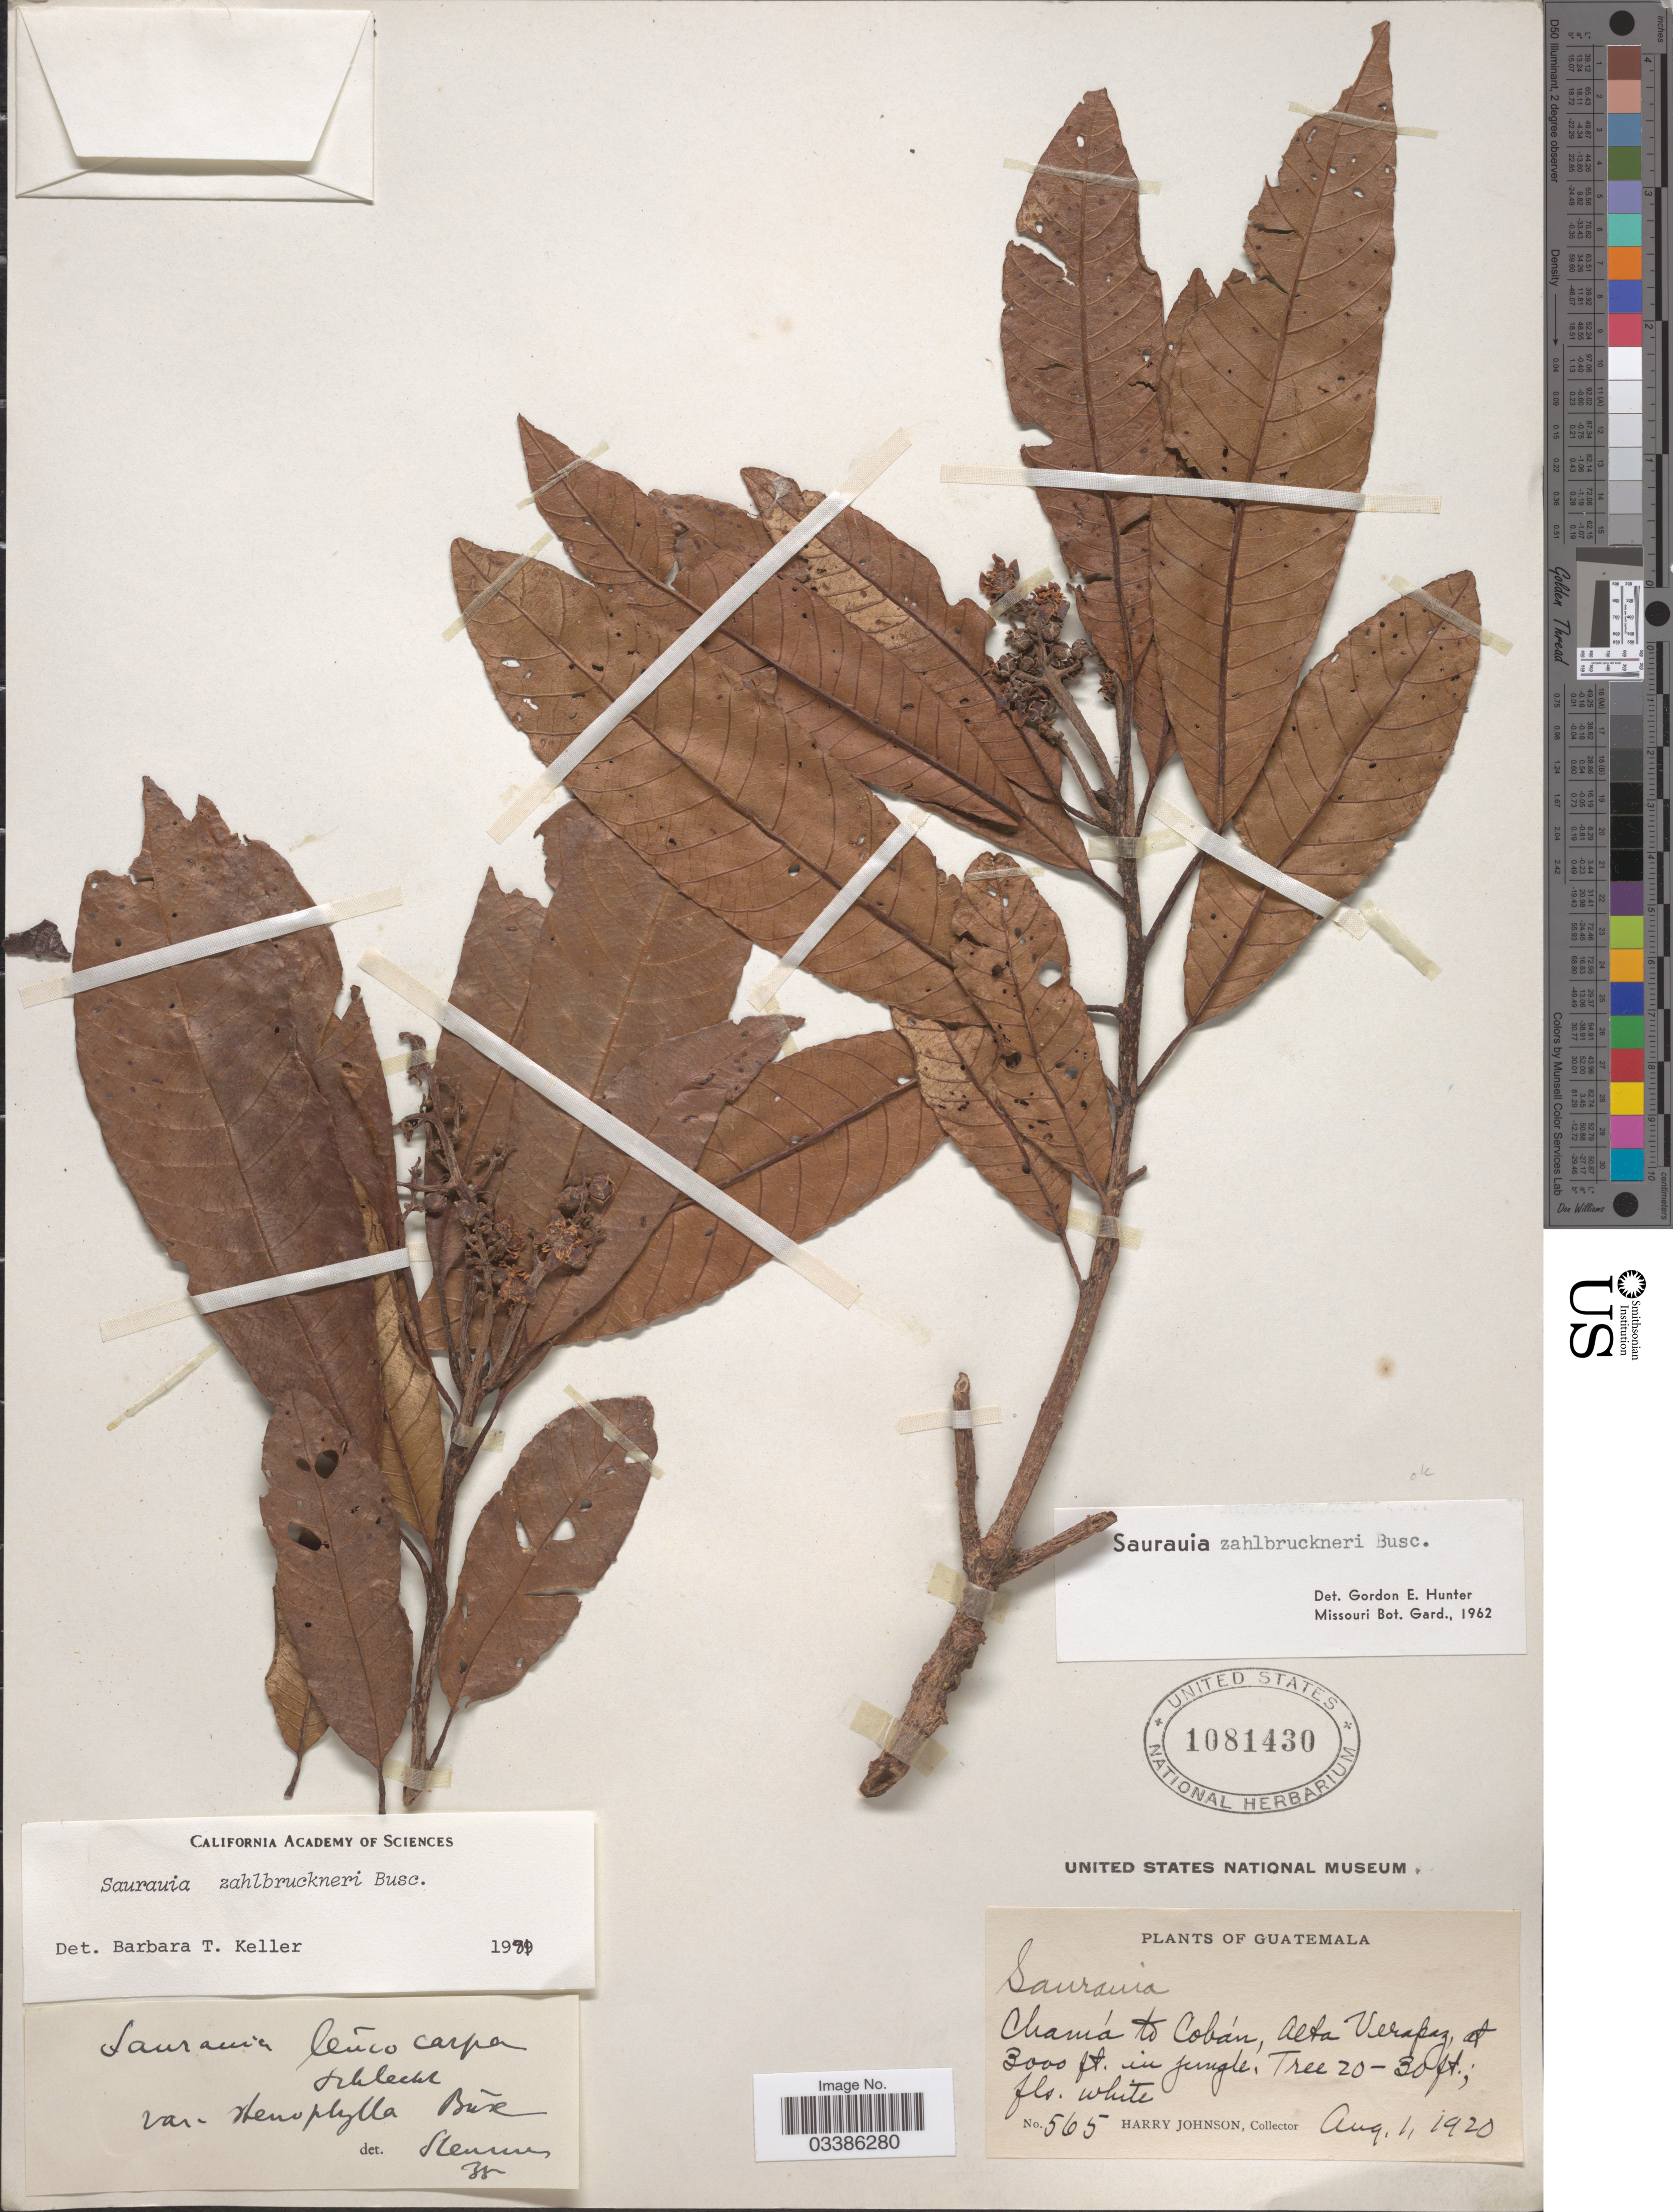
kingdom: Plantae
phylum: Tracheophyta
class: Magnoliopsida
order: Ericales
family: Actinidiaceae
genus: Saurauia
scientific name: Saurauia zahlbruckneri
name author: Buscal.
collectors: H. Johnson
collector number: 565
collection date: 1920-08-01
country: Guatemala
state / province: Alta Verapaz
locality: Chama to Cobán.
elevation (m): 914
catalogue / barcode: US 1081430